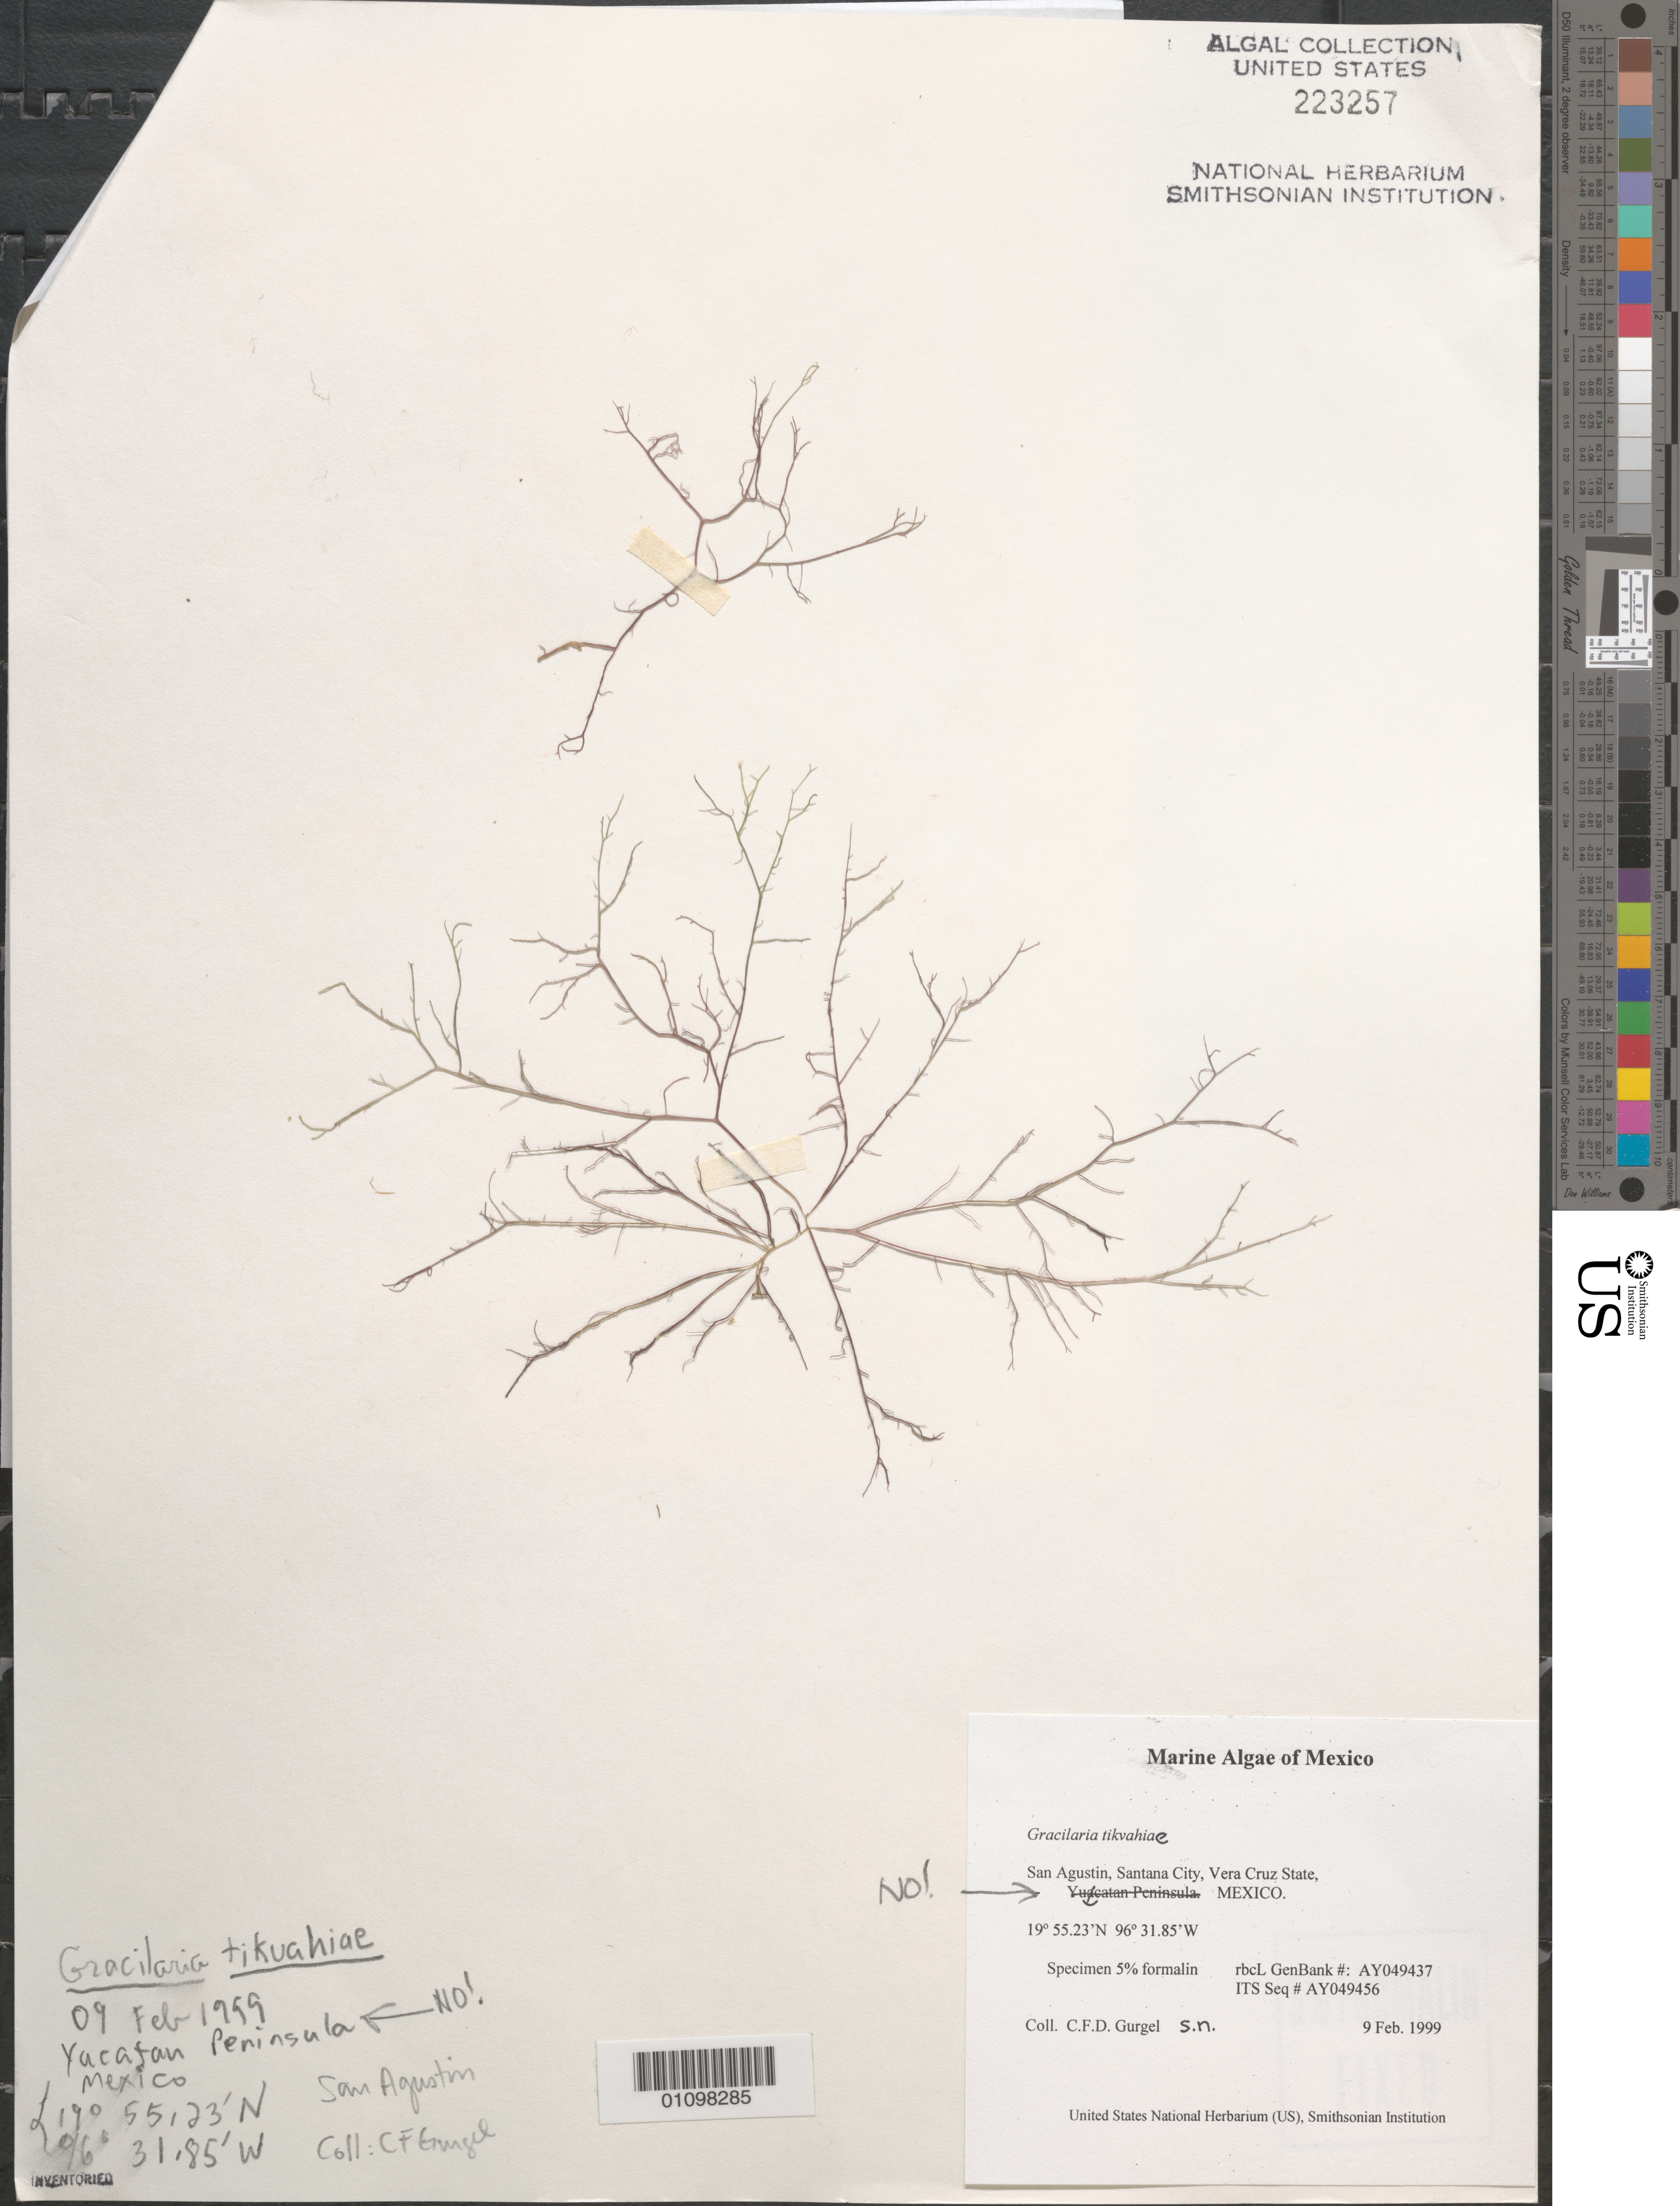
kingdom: Plantae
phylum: Rhodophyta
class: Florideophyceae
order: Gracilariales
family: Gracilariaceae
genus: Gracilaria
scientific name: Gracilaria tikvahiae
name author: McLachlan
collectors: C. Gurgel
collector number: rbcL GenBank AY049437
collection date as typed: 09 Feb 1999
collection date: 1999-02-09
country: Mexico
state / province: Veracruz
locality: San Agustin, Santana City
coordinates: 19 55.23'N, 96 31.85'W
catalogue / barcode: US 223257